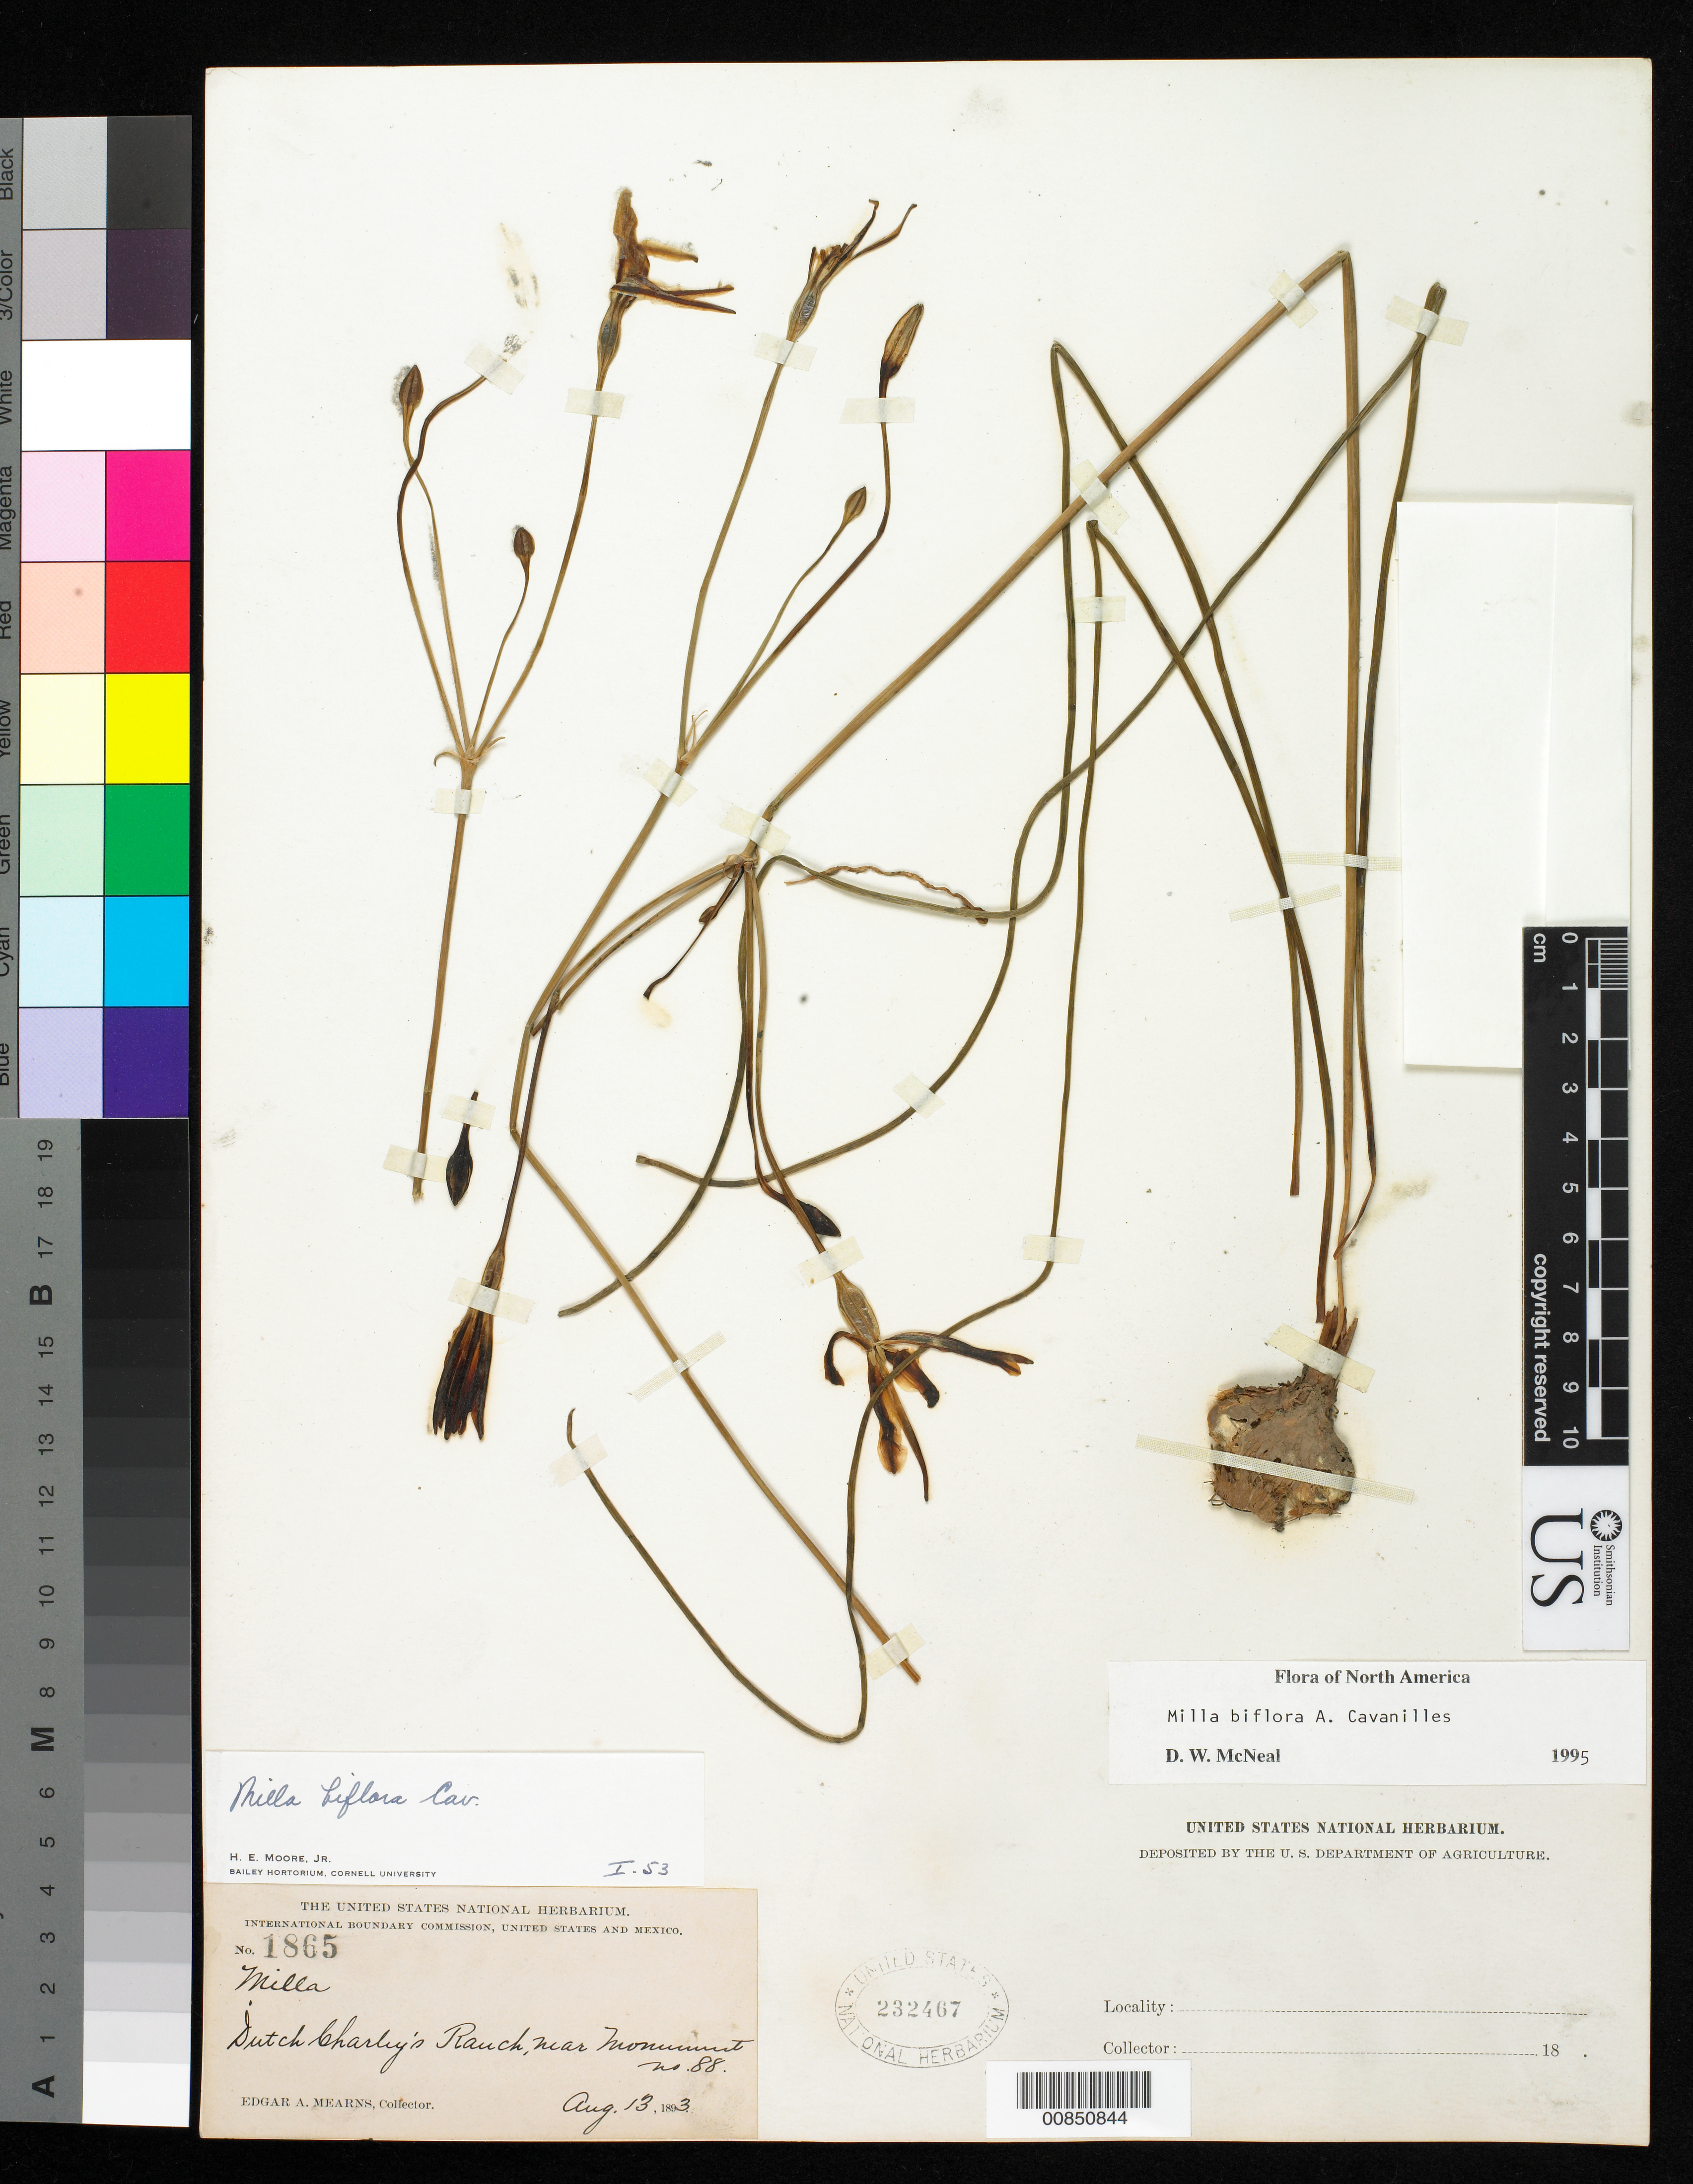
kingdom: Plantae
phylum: Tracheophyta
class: Liliopsida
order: Asparagales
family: Asparagaceae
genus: Milla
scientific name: Milla biflora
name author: Cav.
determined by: McNeal, D. W.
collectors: E. A. Mearns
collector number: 1865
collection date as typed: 13 Aug 1893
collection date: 1893-08-13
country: United States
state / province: Arizona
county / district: Cochise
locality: Dutch Charley's Ranch, near monument no. 88.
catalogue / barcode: US 232467